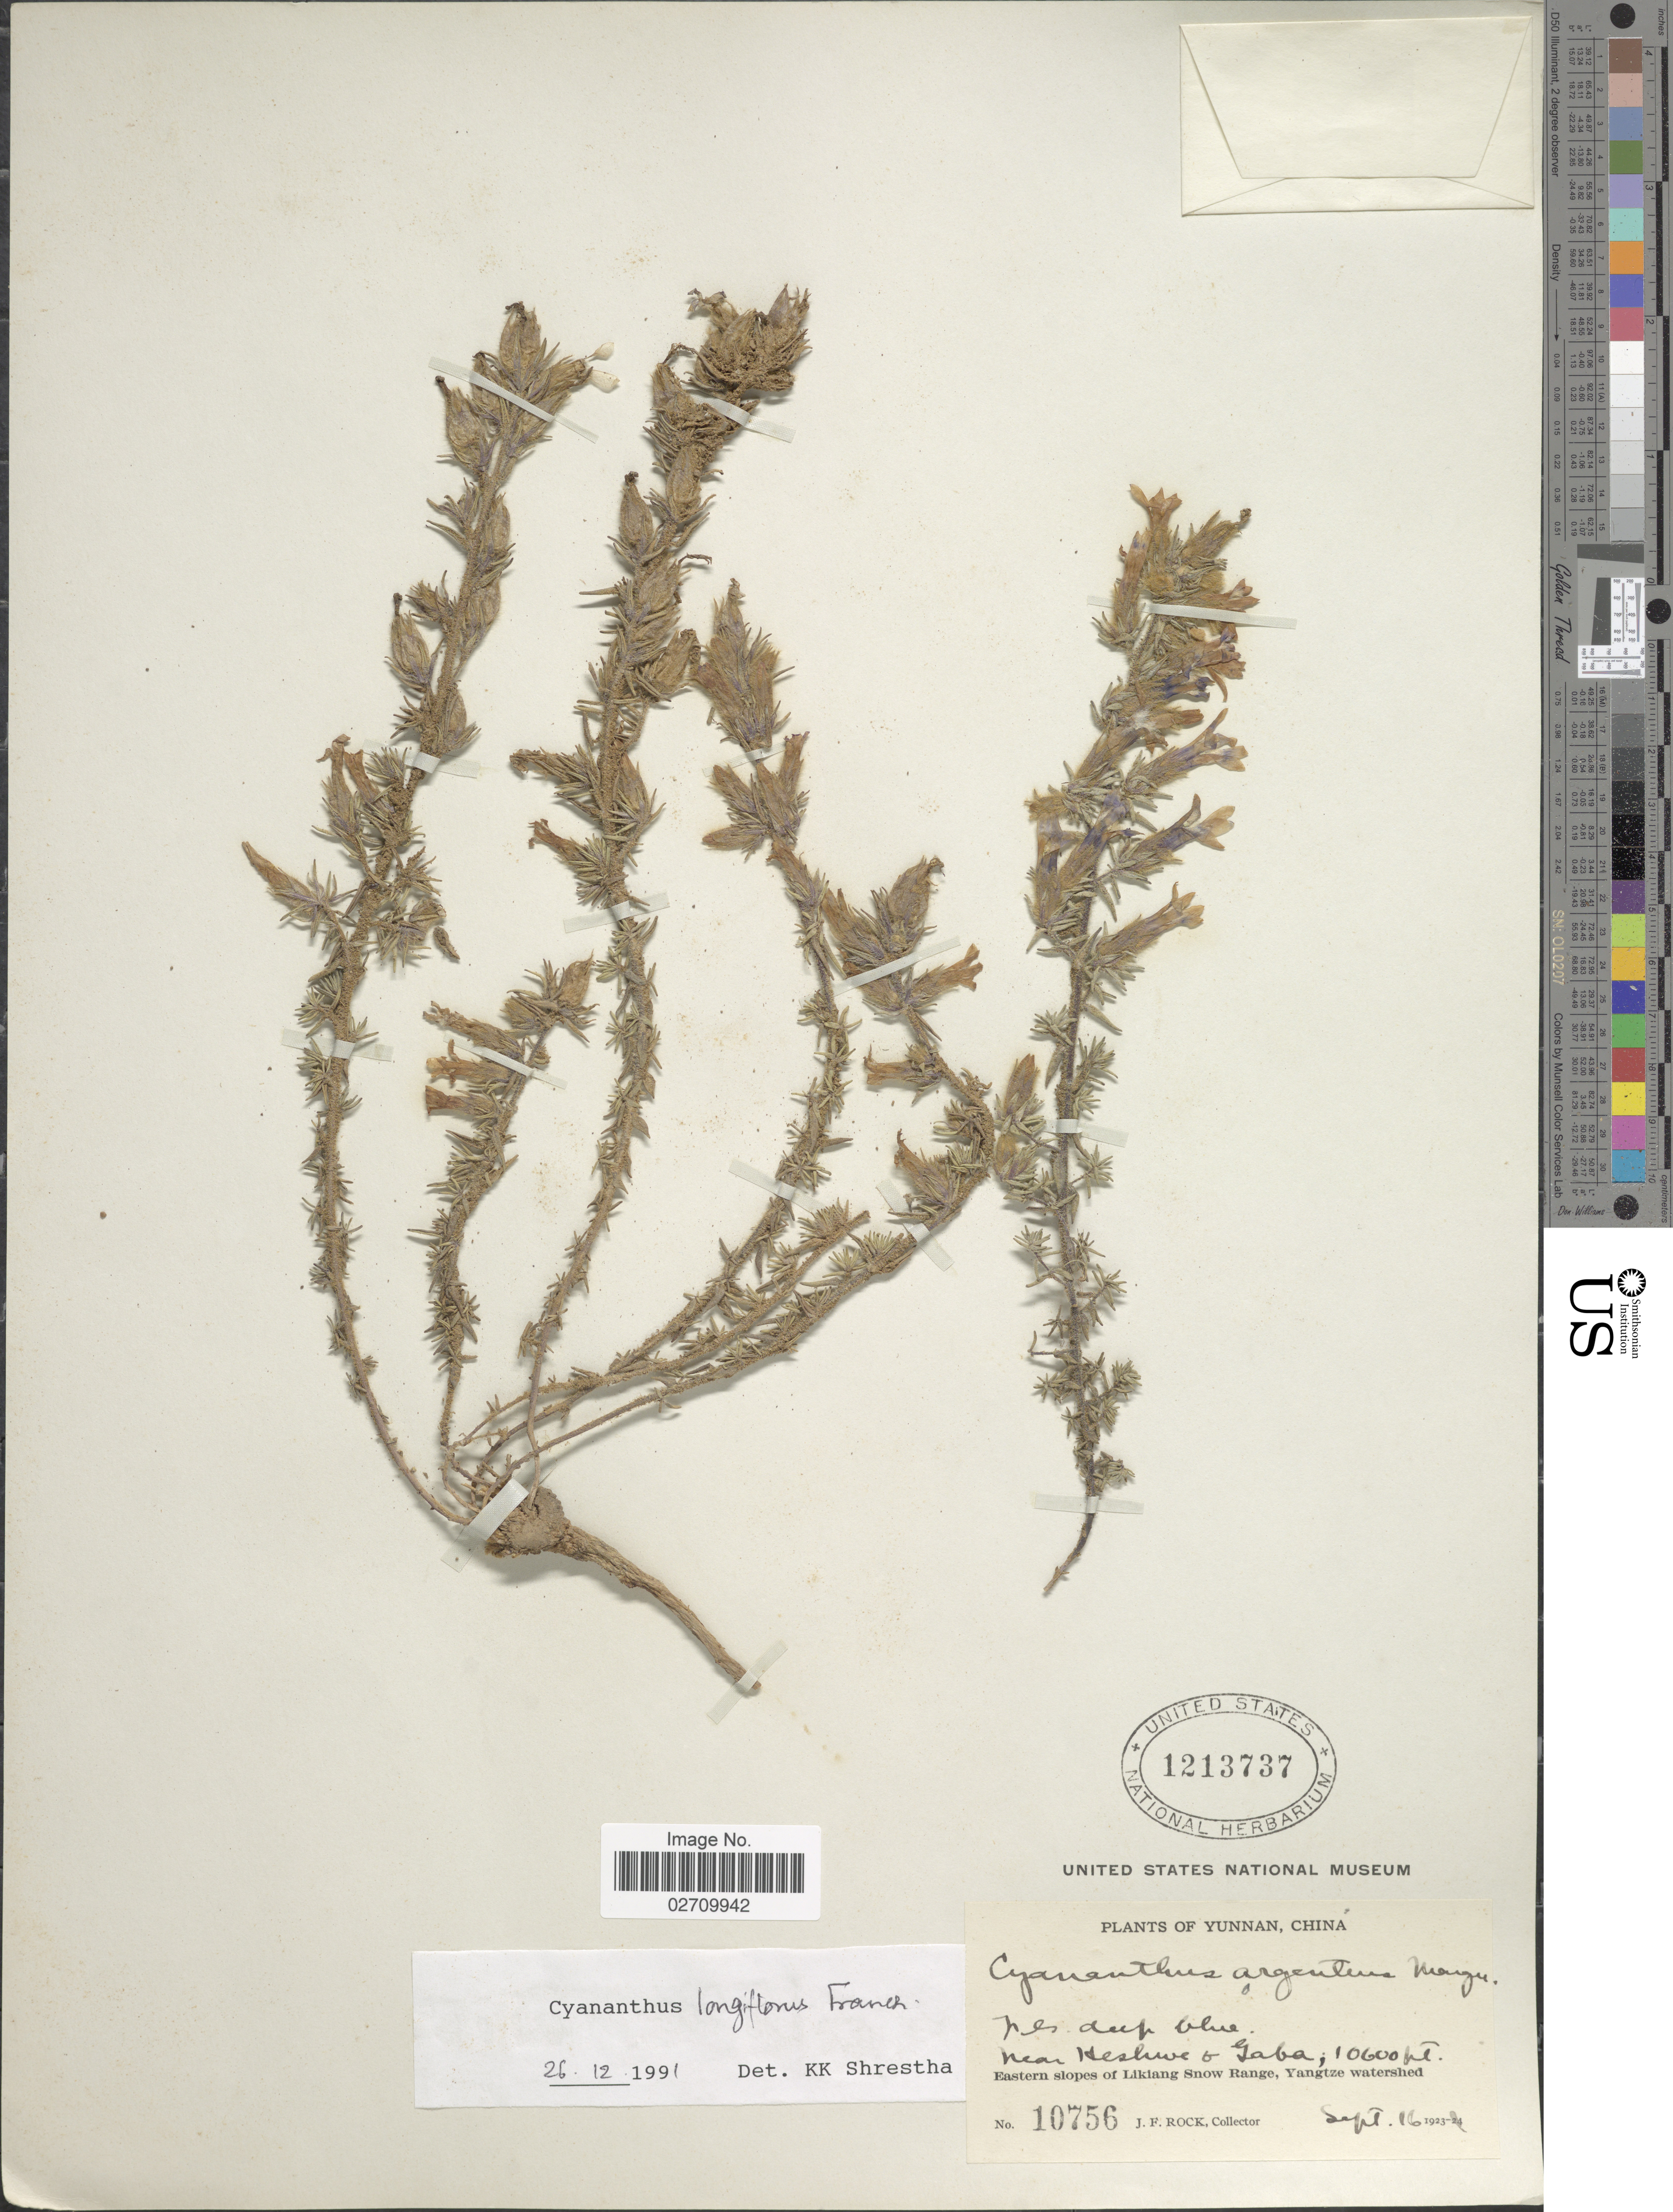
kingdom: Plantae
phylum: Tracheophyta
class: Magnoliopsida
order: Asterales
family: Campanulaceae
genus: Cyananthus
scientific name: Cyananthus longiflorus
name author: Franch.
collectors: J. F. Rock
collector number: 10756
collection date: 1923-09-16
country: China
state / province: Yunnan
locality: Near Heshwe & Gaba. Eastern slopes of Likiang Snow Range, Yangtze watershed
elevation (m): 3231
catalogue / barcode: US 1213737